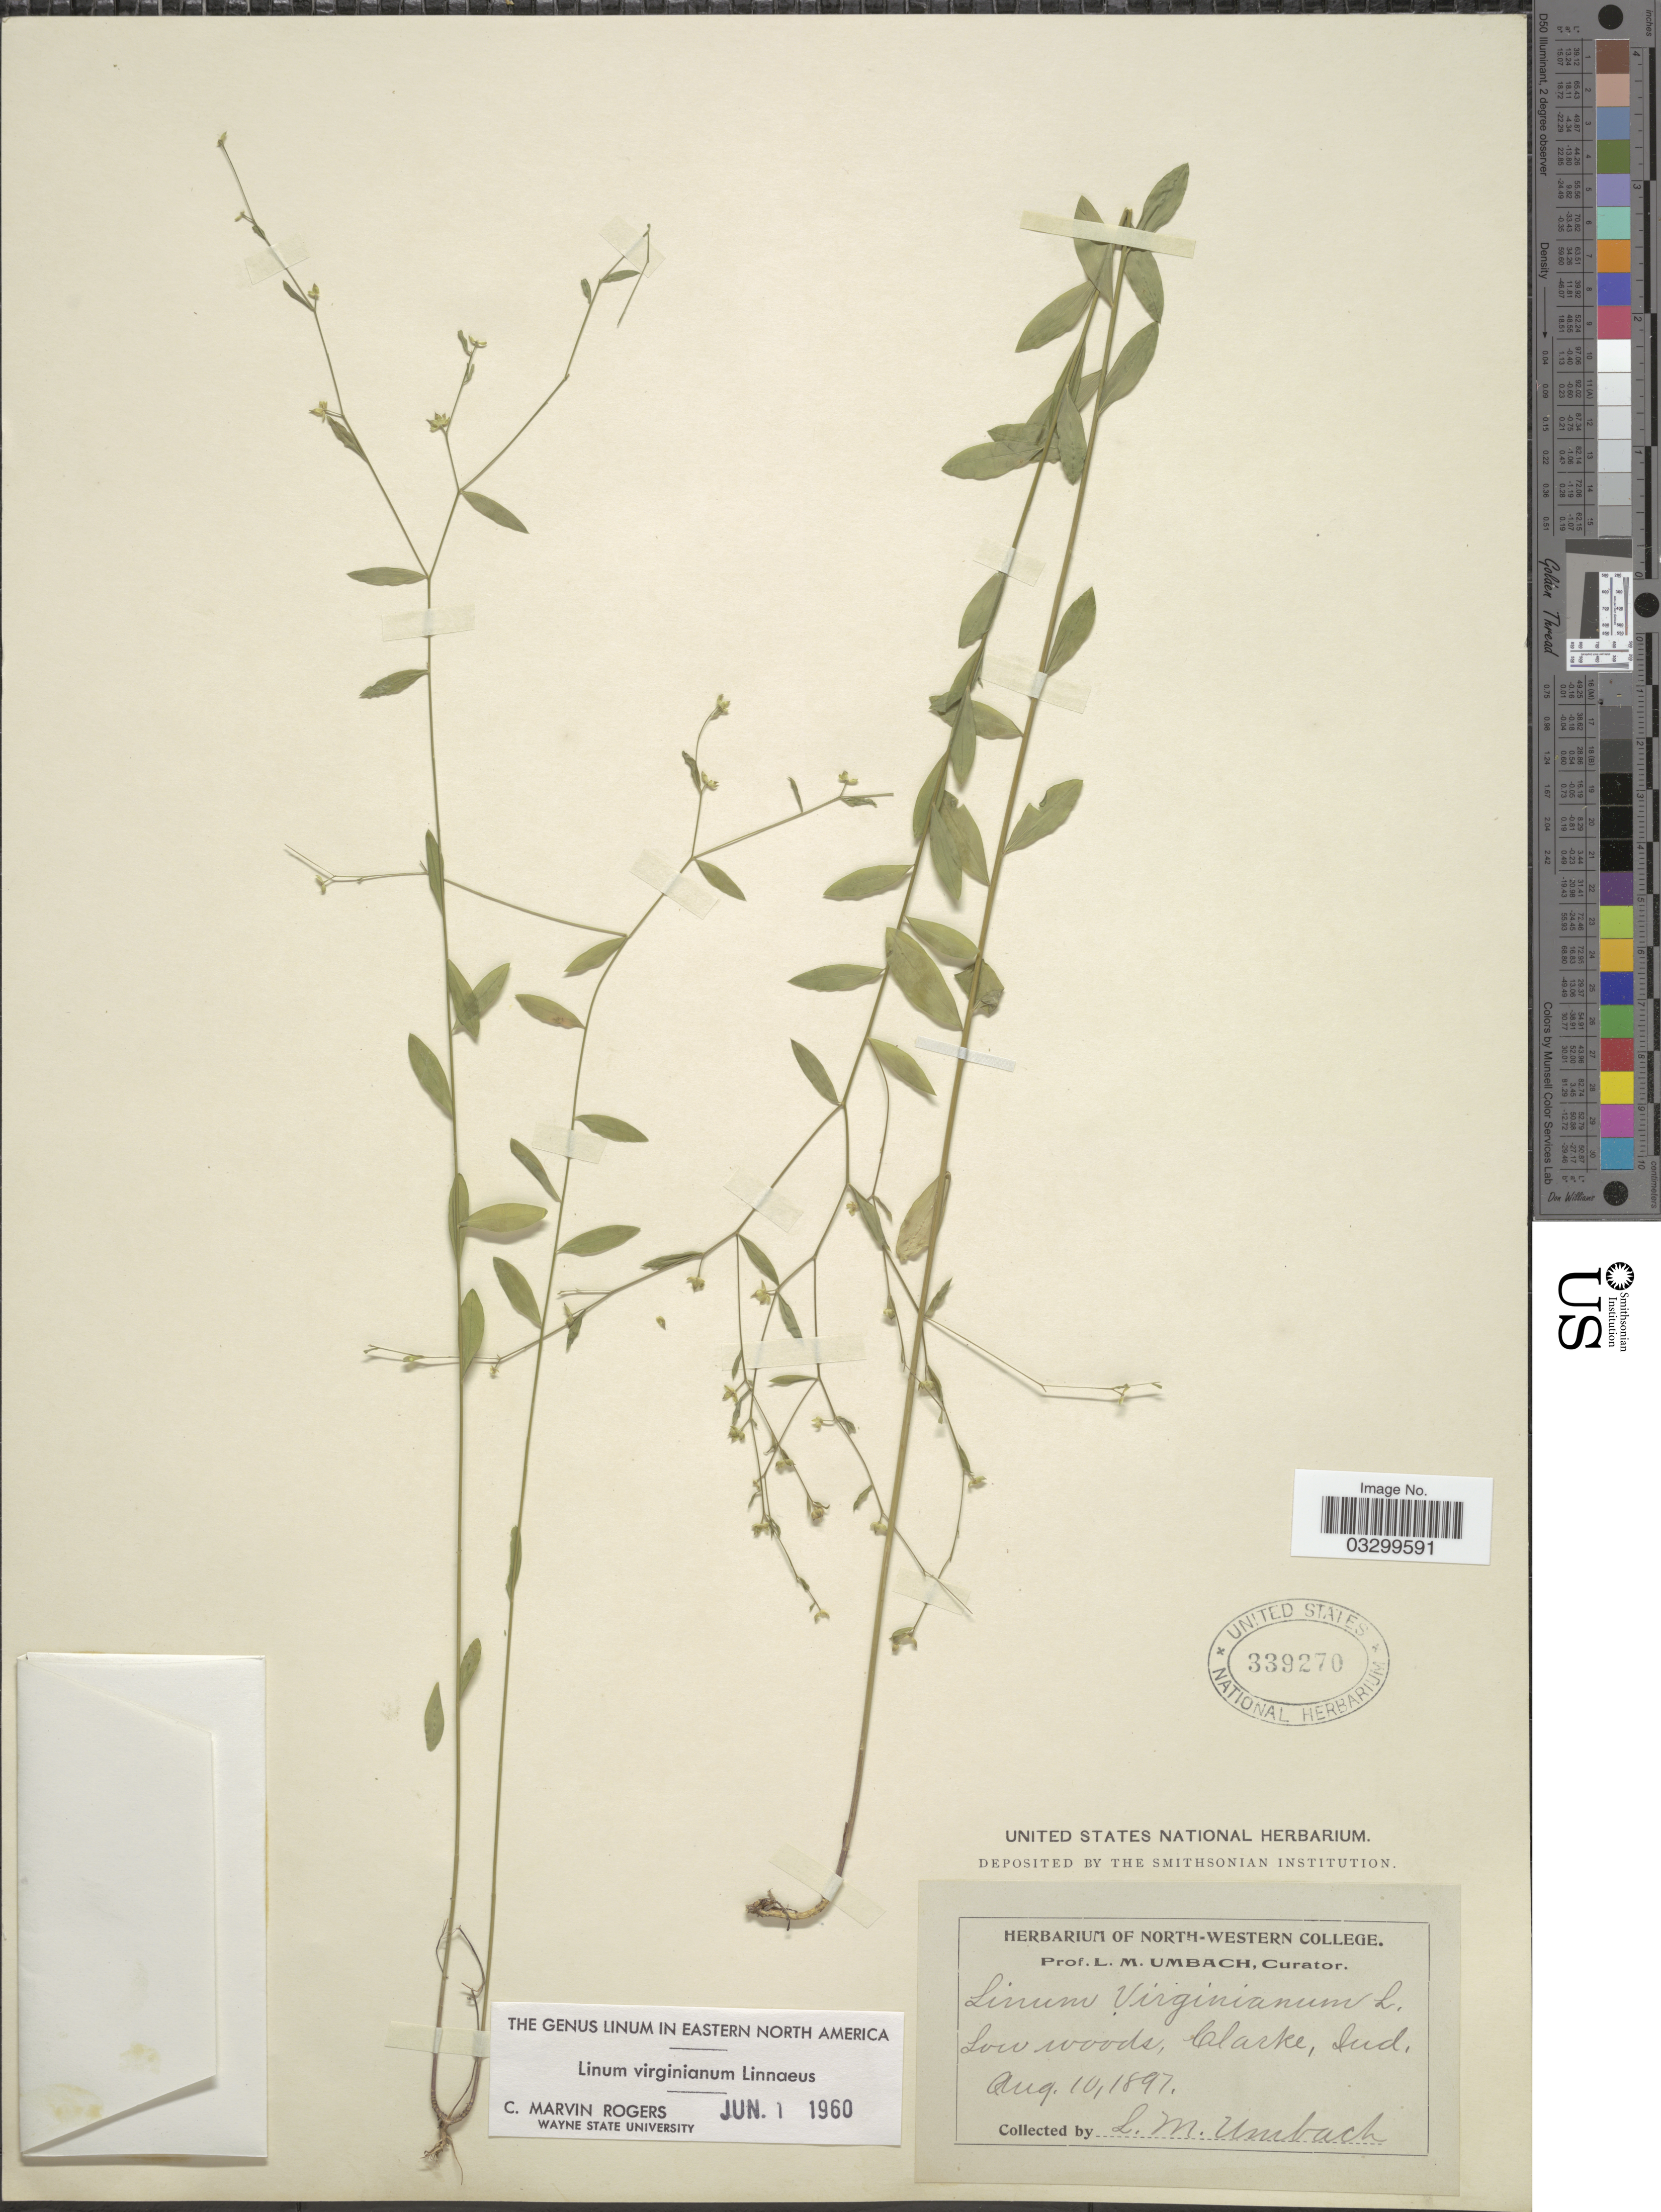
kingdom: Plantae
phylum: Tracheophyta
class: Magnoliopsida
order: Malpighiales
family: Linaceae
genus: Linum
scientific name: Linum virginianum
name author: L.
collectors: L. M. Umbach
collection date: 1897-08-10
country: United States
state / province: Indiana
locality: Clarke.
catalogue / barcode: US 339270